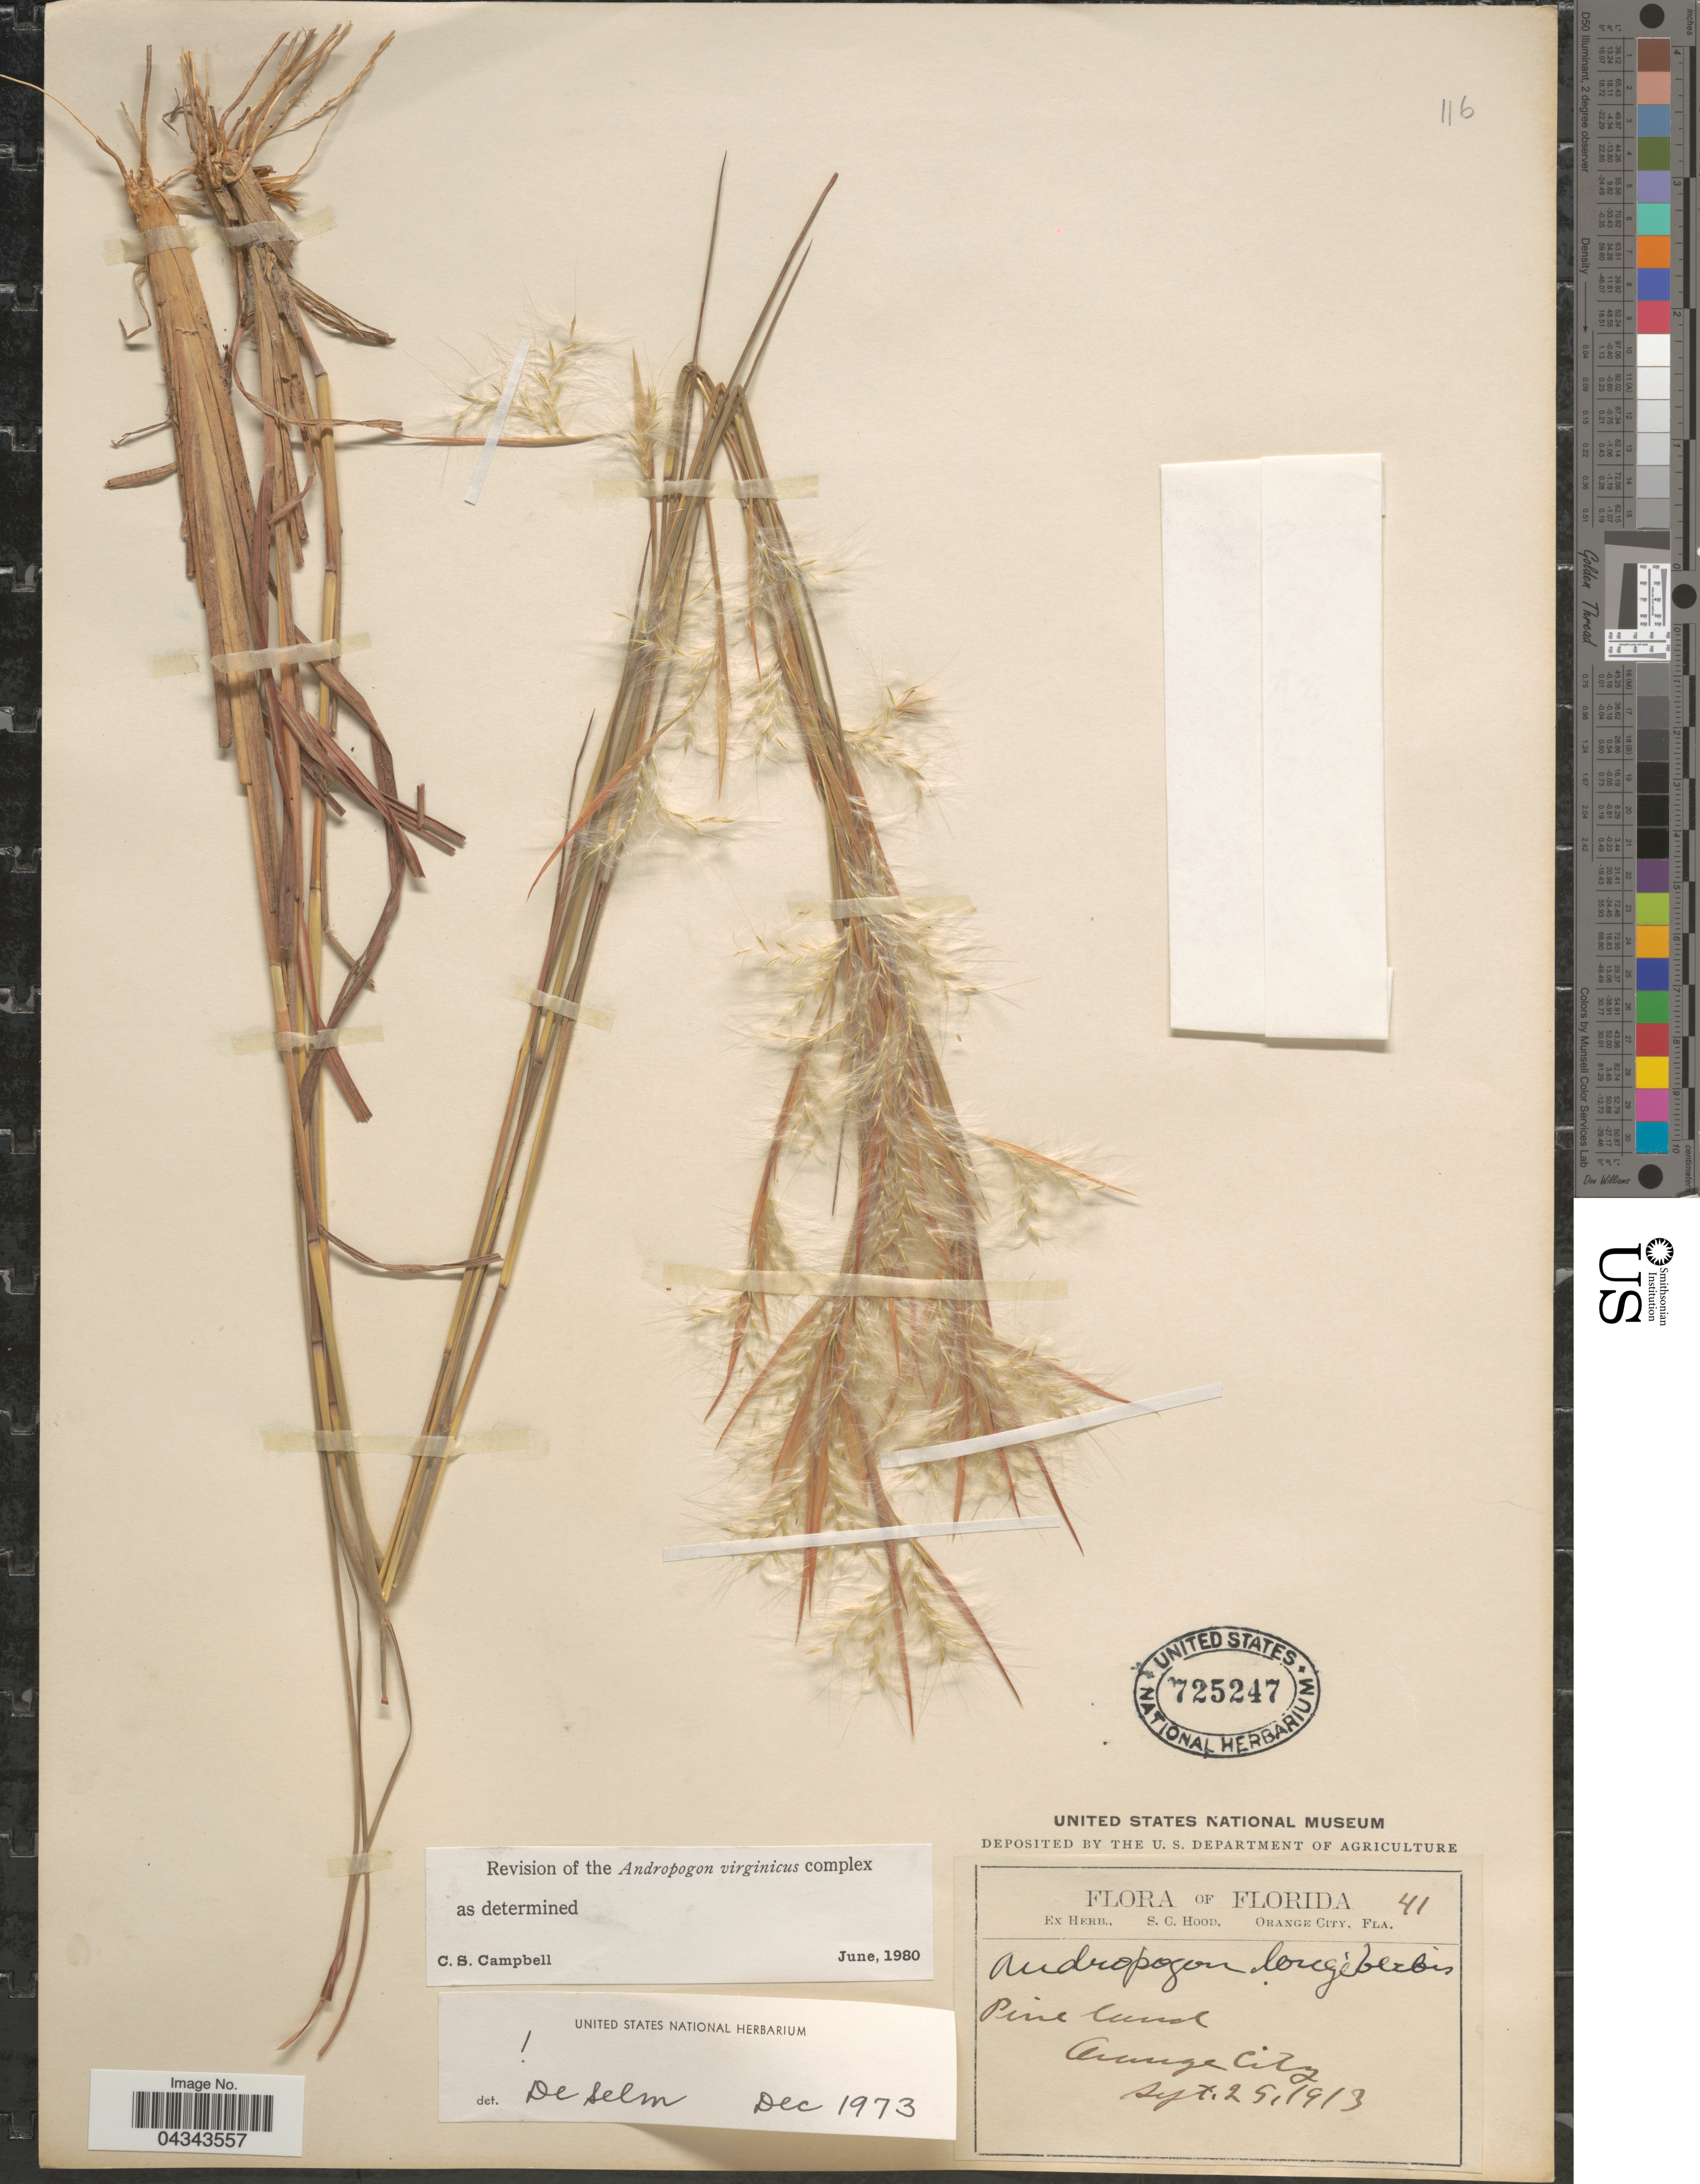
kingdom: Plantae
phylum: Tracheophyta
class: Liliopsida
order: Poales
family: Poaceae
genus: Andropogon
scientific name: Andropogon longiberbis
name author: Hack.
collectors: Ex herb. S. C. Hood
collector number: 41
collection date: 1913-09-25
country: United States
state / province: Florida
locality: Orange City.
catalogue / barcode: US 725247